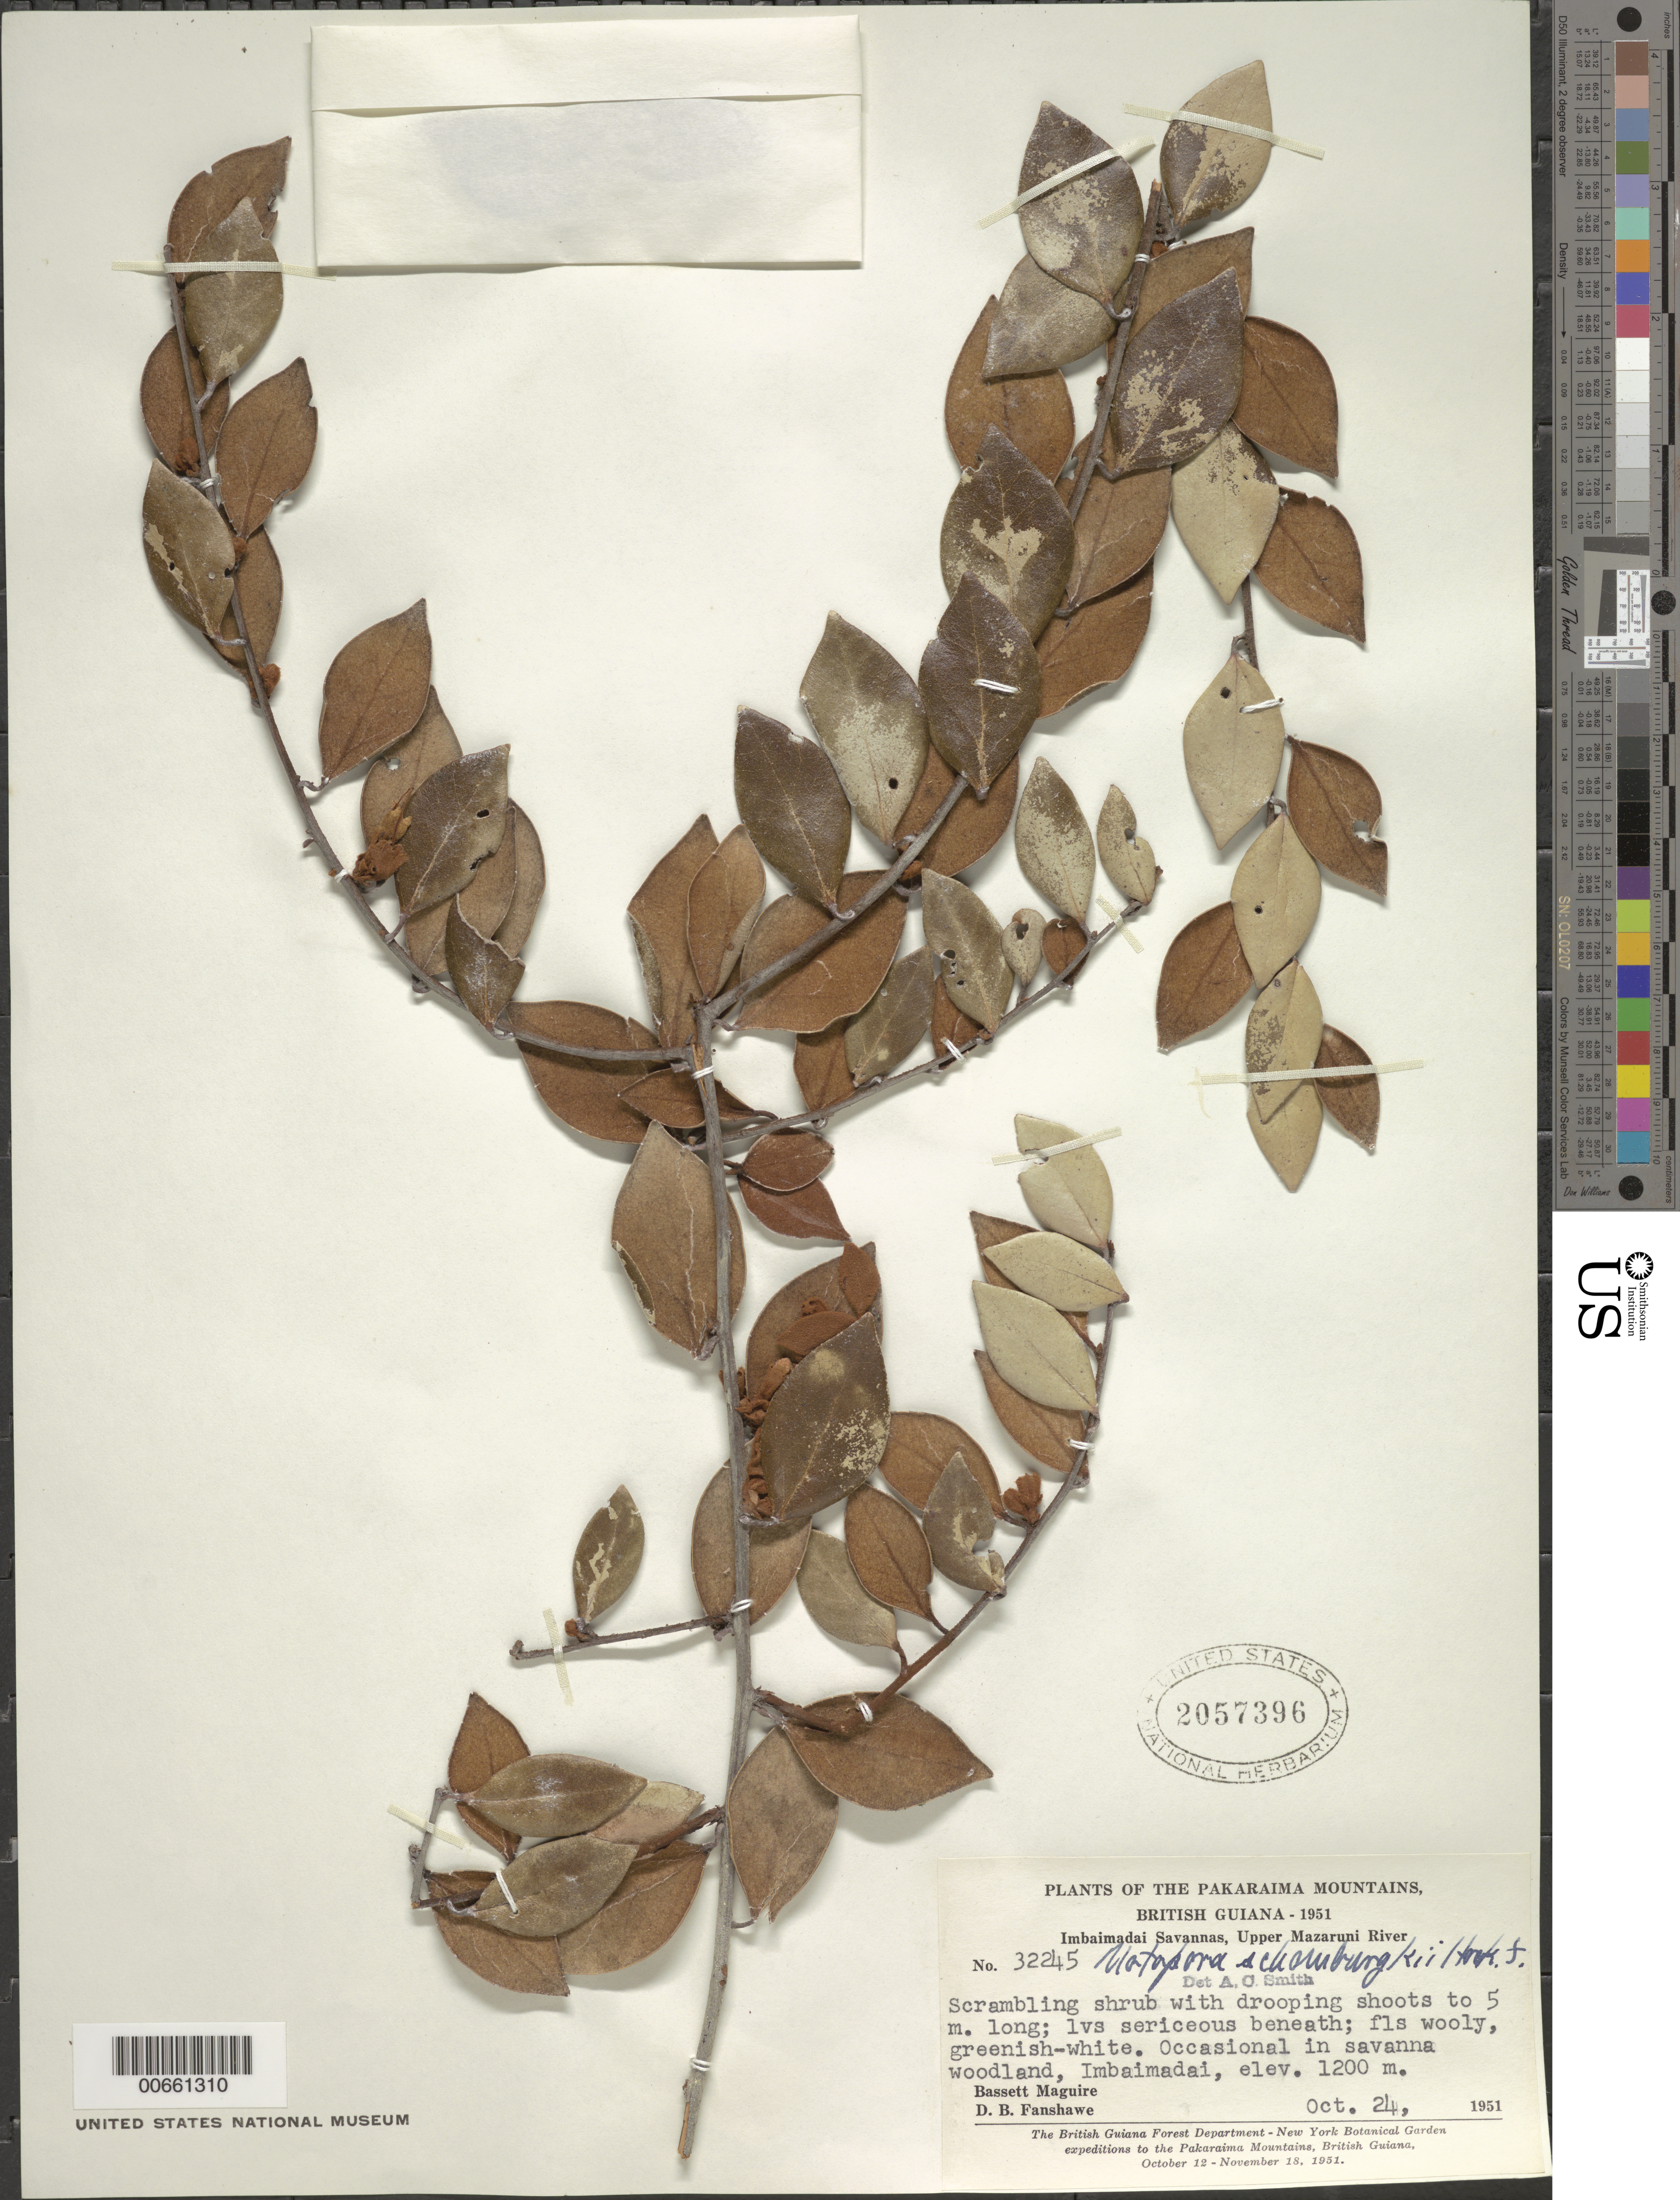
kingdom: Plantae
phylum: Tracheophyta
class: Magnoliopsida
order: Ericales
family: Ericaceae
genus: Notopora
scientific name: Notopora schomburgkii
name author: Hook. f.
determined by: Smith, A. C.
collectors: B. Maguire & D. B. Fanshawe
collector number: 32245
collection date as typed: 24-Oct-51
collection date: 1951-10-24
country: Guyana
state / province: Cuyuni-Mazaruni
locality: Imbaimadai Savannas, Pakaraima Mts., Upper Mazaruni River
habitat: Savanna woodland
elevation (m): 1200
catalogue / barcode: US 2057396